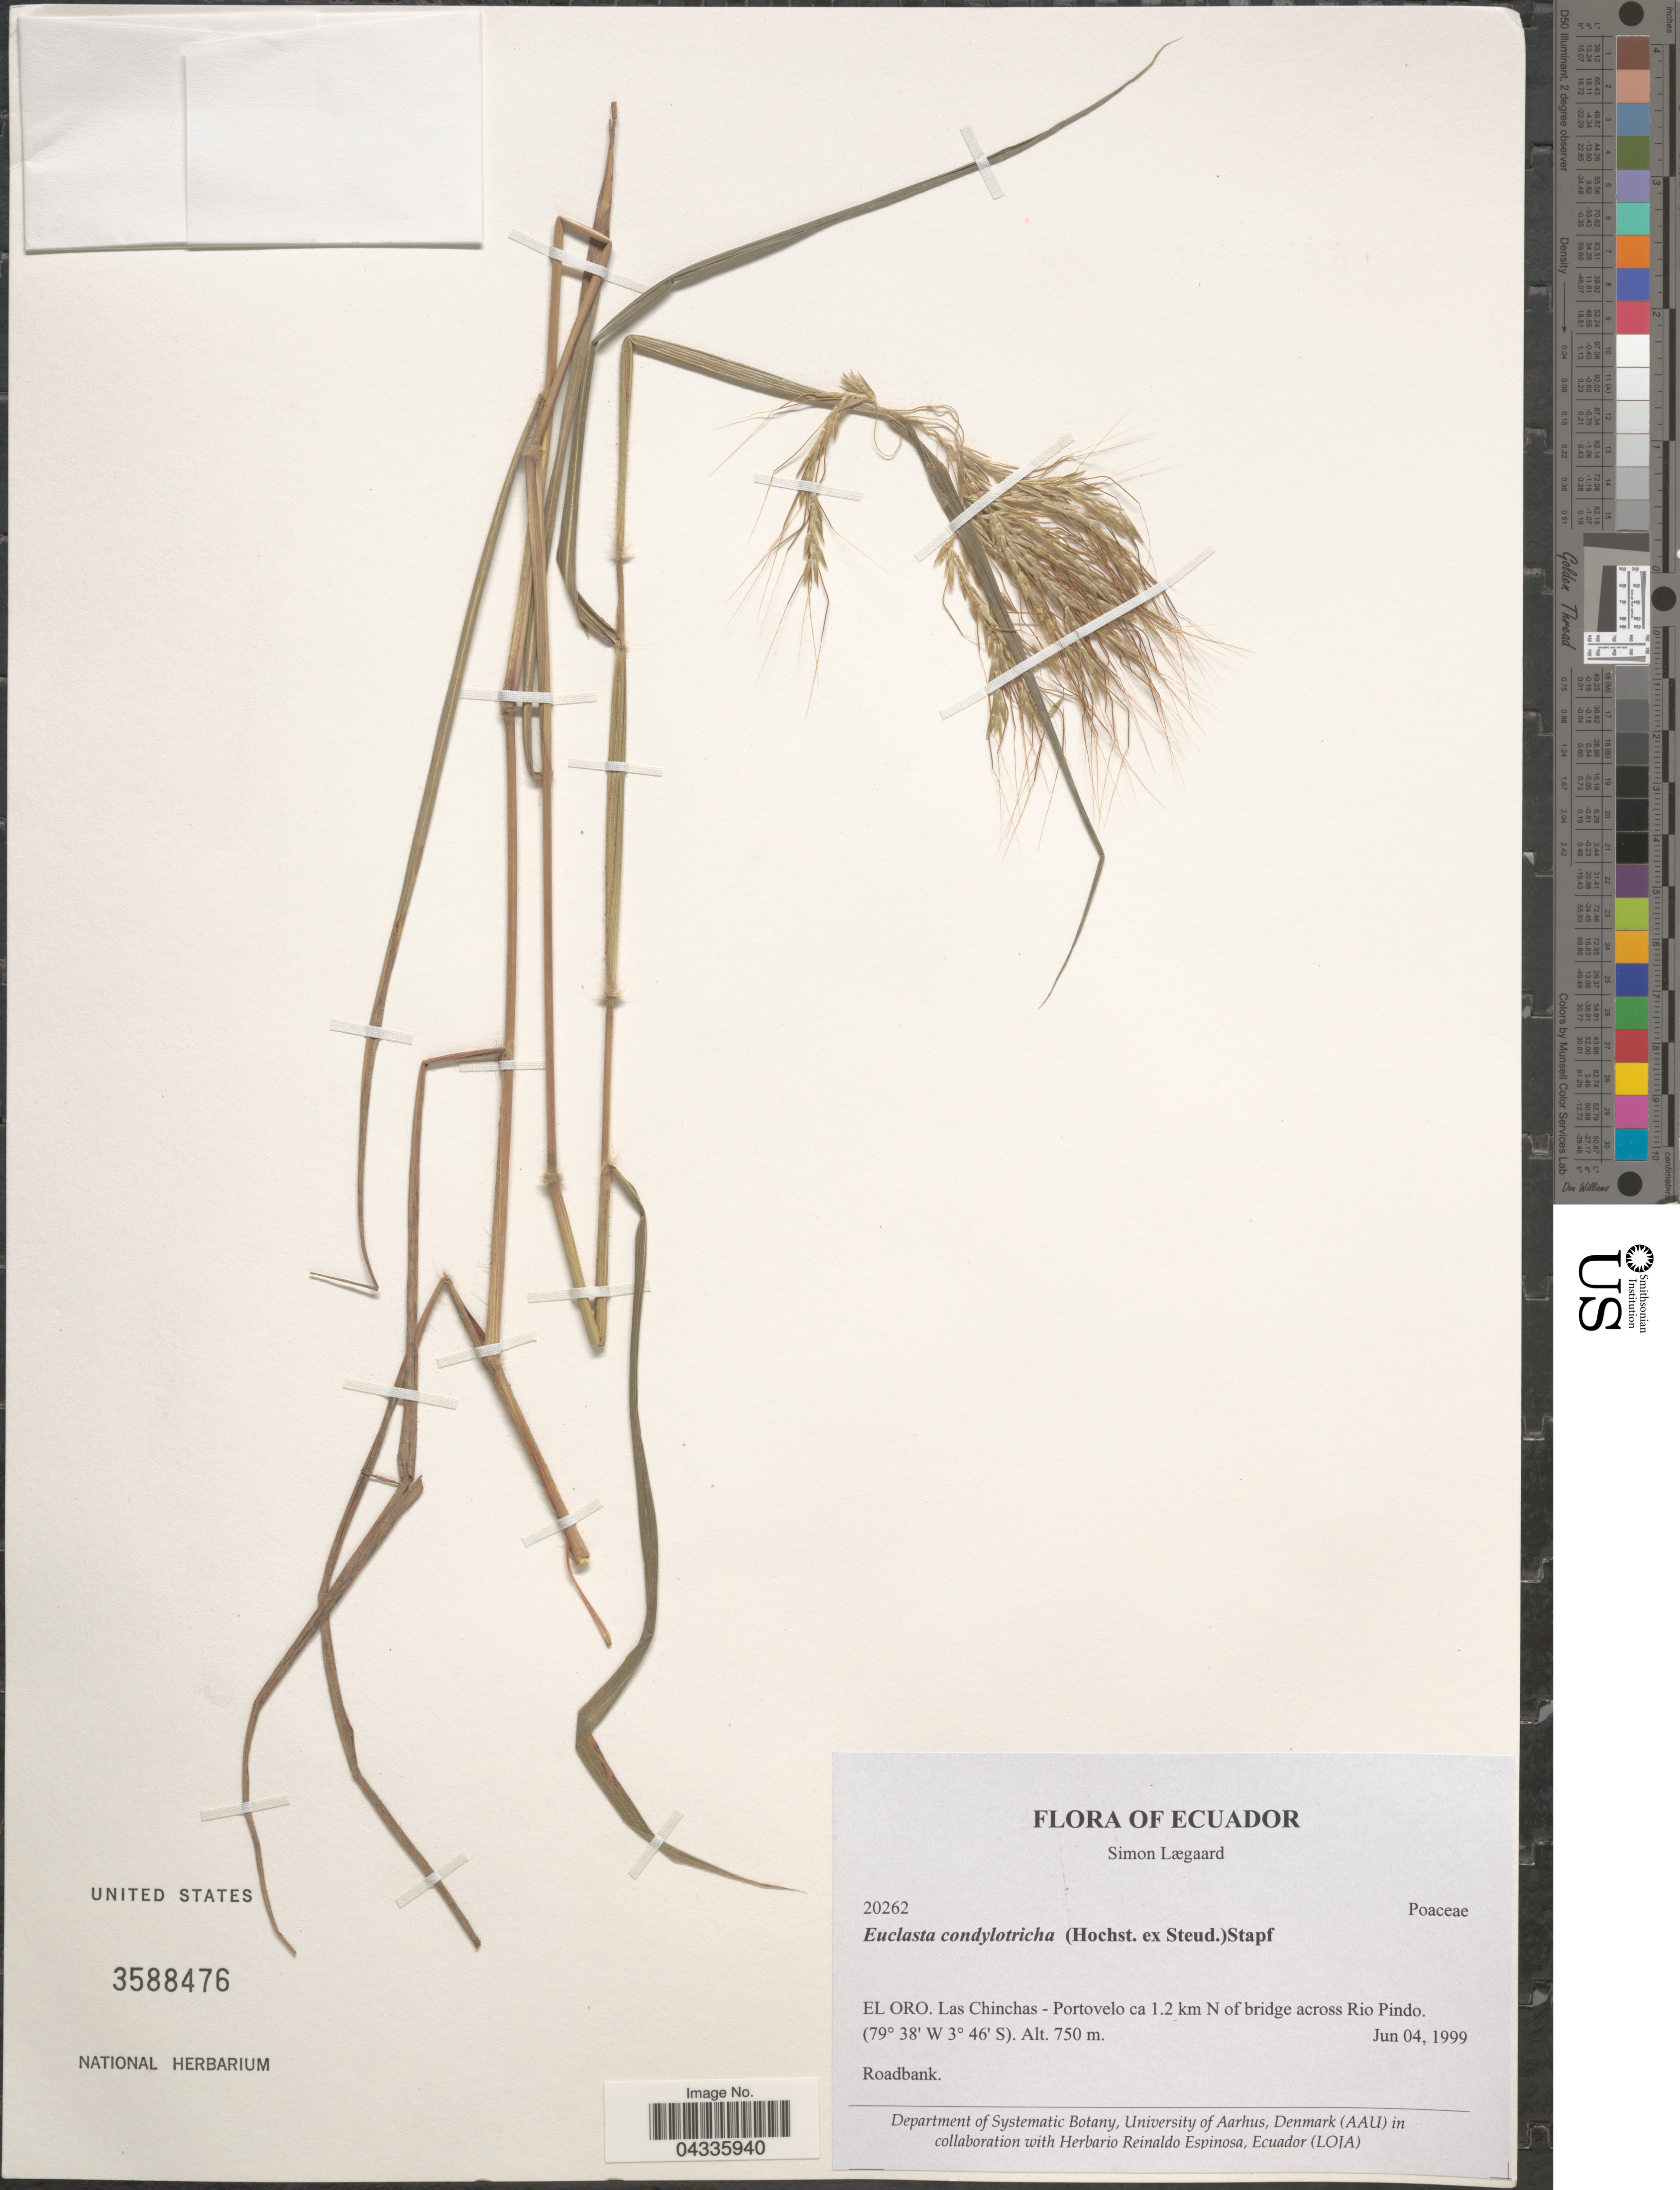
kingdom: Plantae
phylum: Tracheophyta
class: Liliopsida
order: Poales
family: Poaceae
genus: Euclasta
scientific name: Euclasta condylotricha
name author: (Hochst. ex Steud.) Stapf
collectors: S. Lægaard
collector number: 20262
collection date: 1999-06-04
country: Ecuador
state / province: El Oro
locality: Las Chinchas - Portovelo ca 1.2 km N of bridge across Rio Pindo.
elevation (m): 750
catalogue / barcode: US 3588476